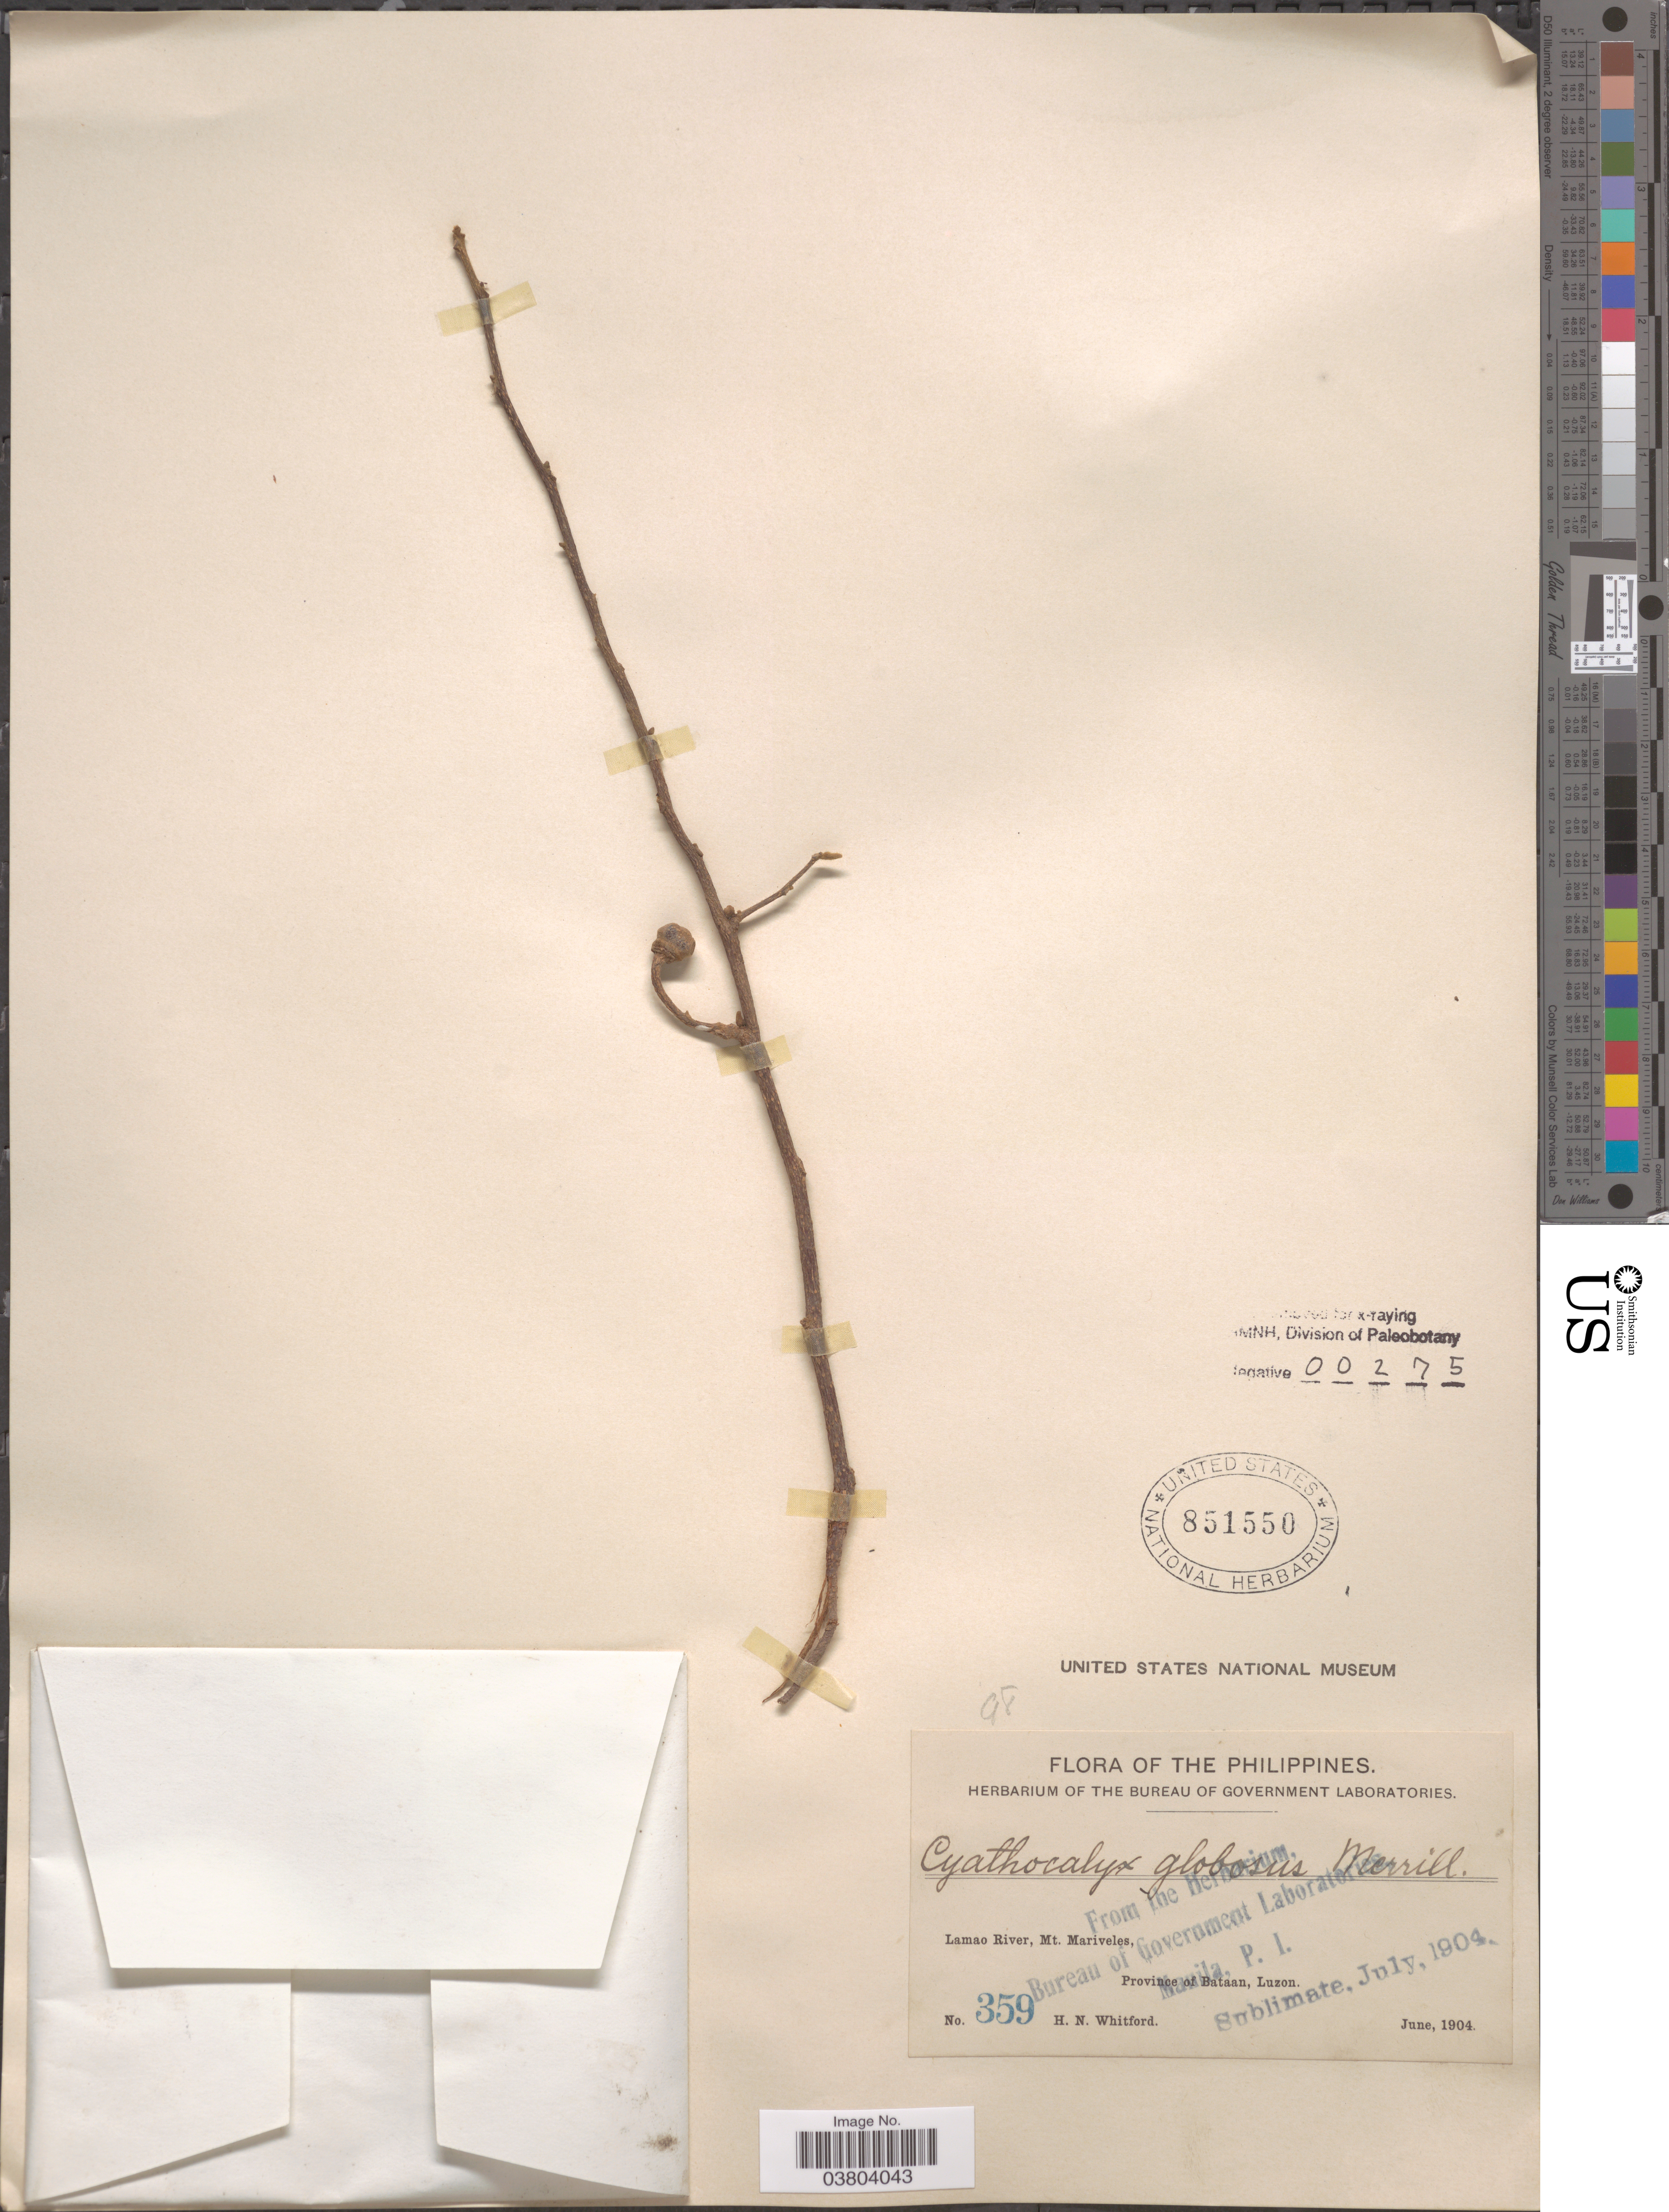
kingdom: Plantae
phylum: Tracheophyta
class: Magnoliopsida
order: Magnoliales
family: Annonaceae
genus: Cyathocalyx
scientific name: Cyathocalyx globosus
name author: Merr.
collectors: H. N. Whitford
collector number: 359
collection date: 1904-06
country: Philippines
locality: Lamao River, Mt. Mariveles, Province of Bataan, Luzon.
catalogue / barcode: US 851550